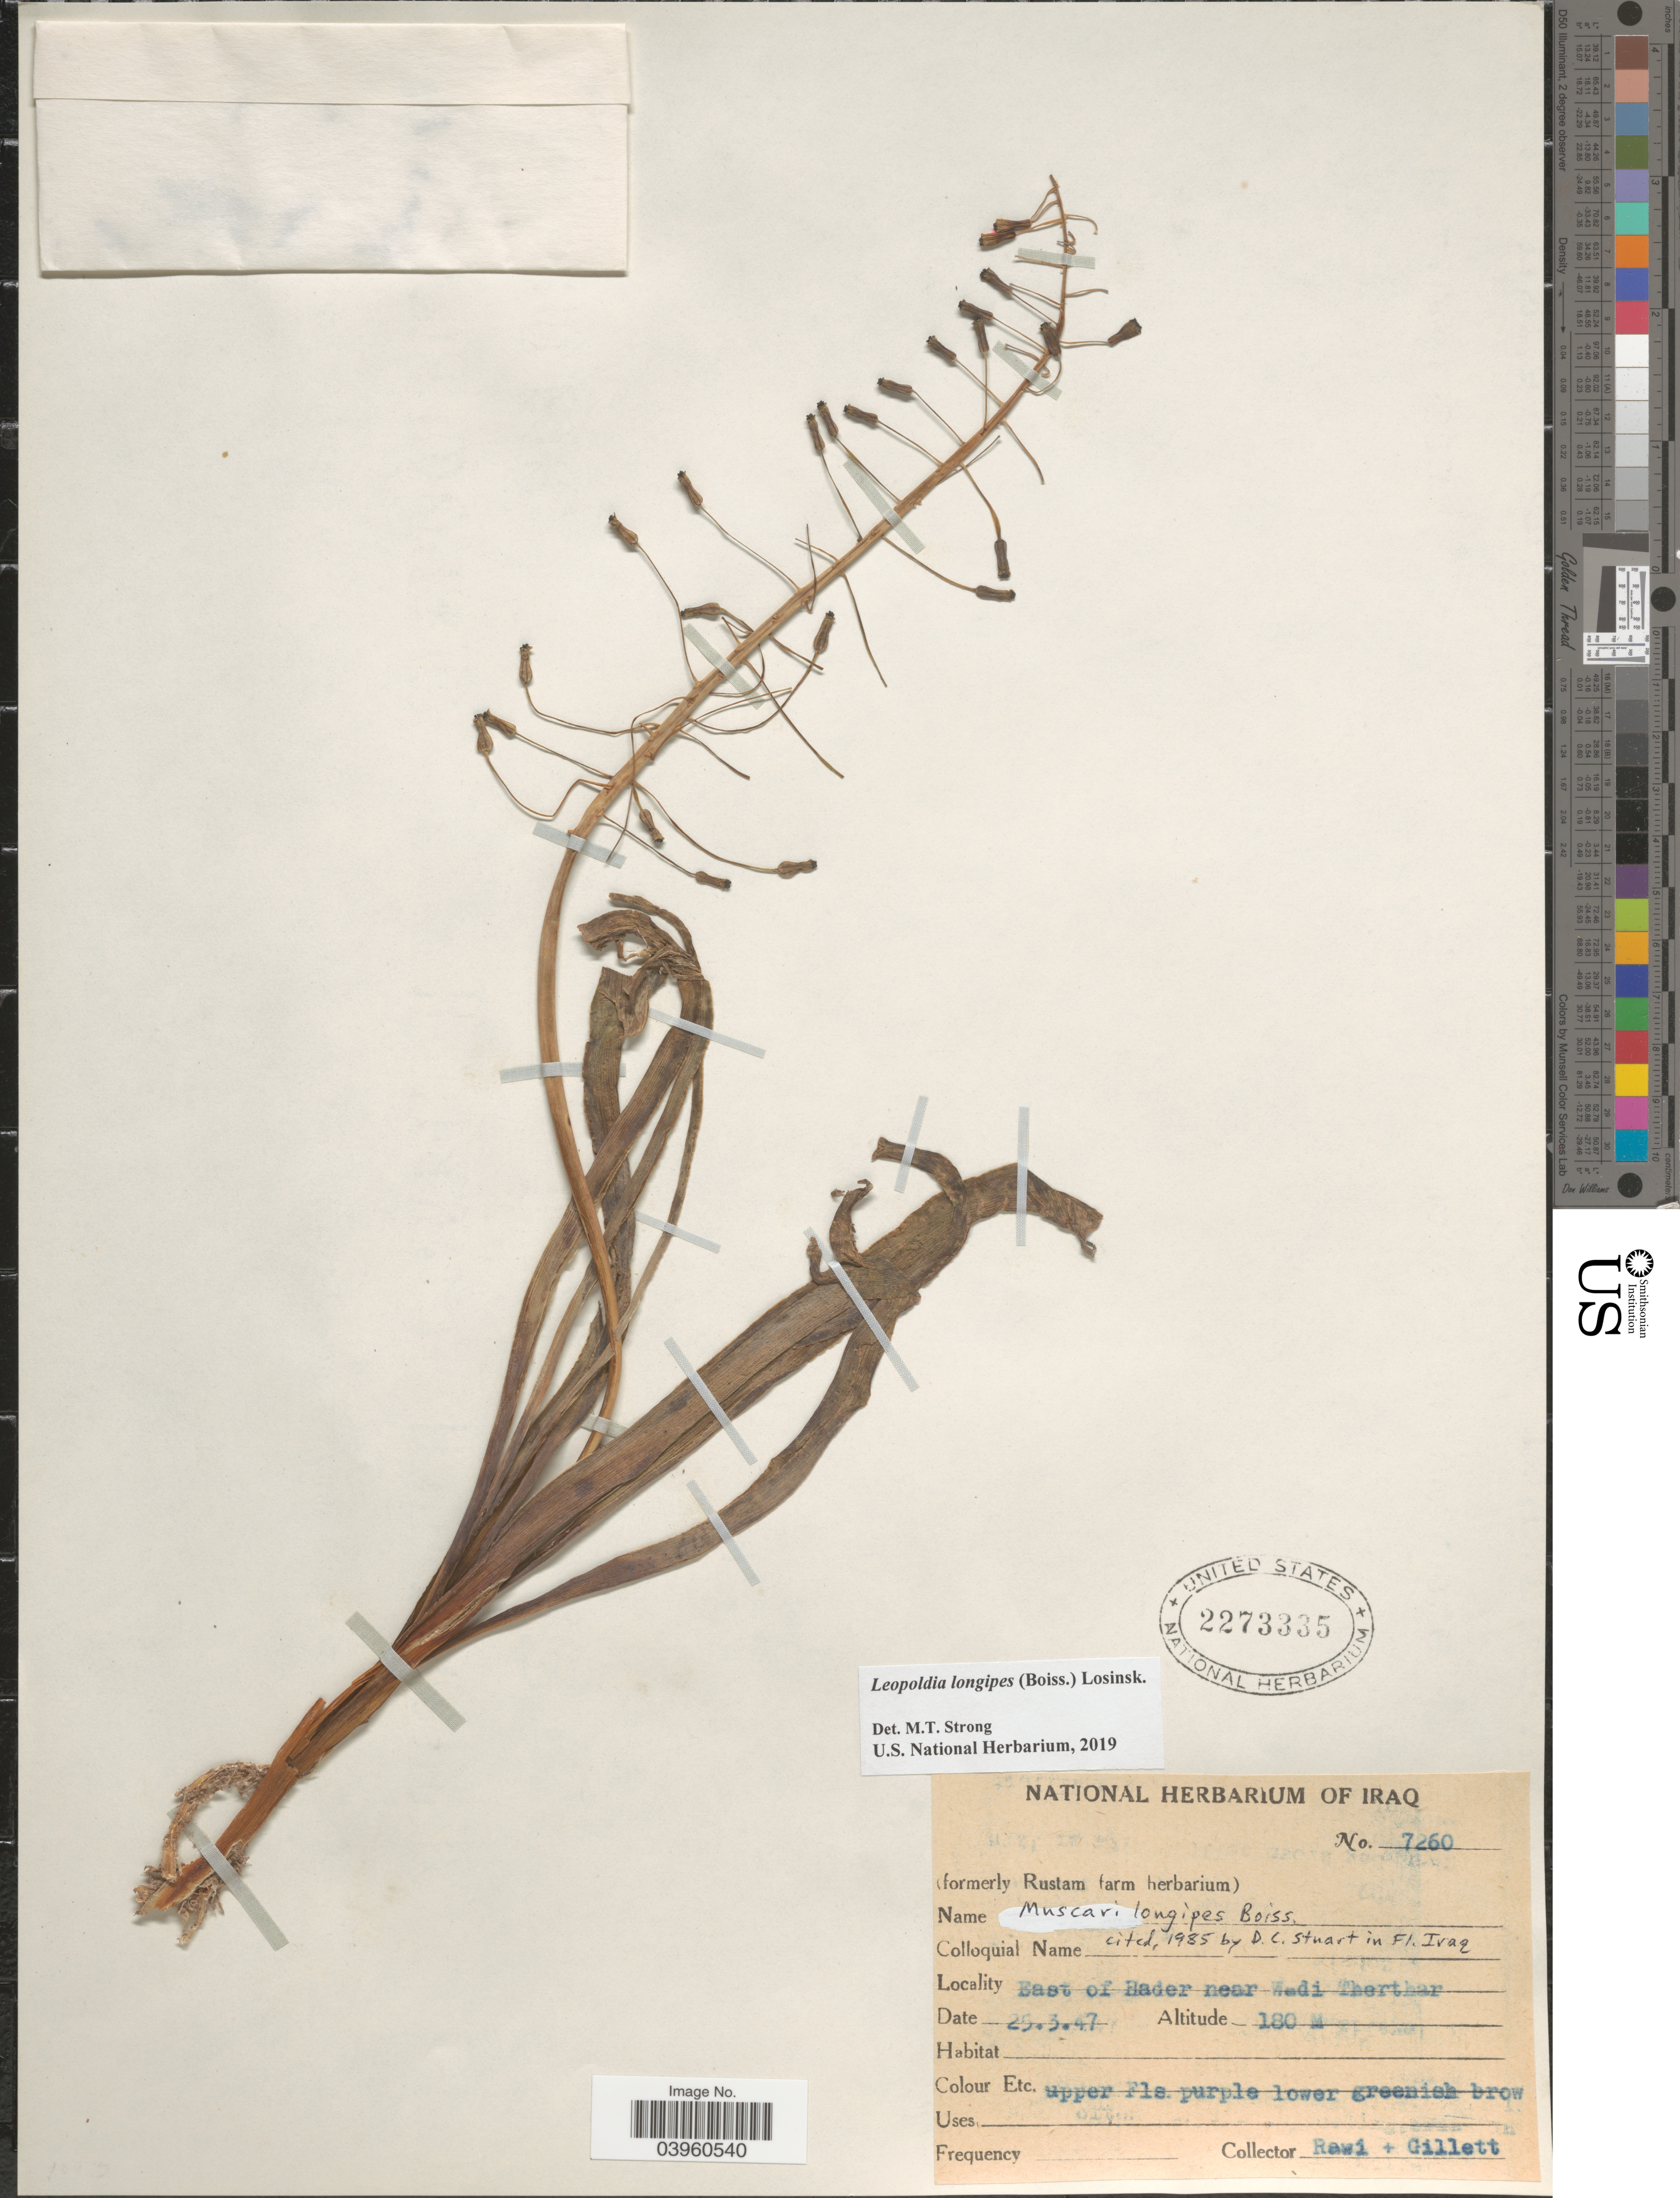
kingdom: Plantae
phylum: Tracheophyta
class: Liliopsida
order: Asparagales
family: Asparagaceae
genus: Leopoldia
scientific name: Leopoldia longipes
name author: (Boiss.) Losinsk.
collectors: -. Rawi & Gillett, --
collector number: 7260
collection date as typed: Transcribed d/m/y: 25/3/47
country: Iraq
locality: East of Bader near Wadi Therthar.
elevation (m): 180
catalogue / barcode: US 2273335